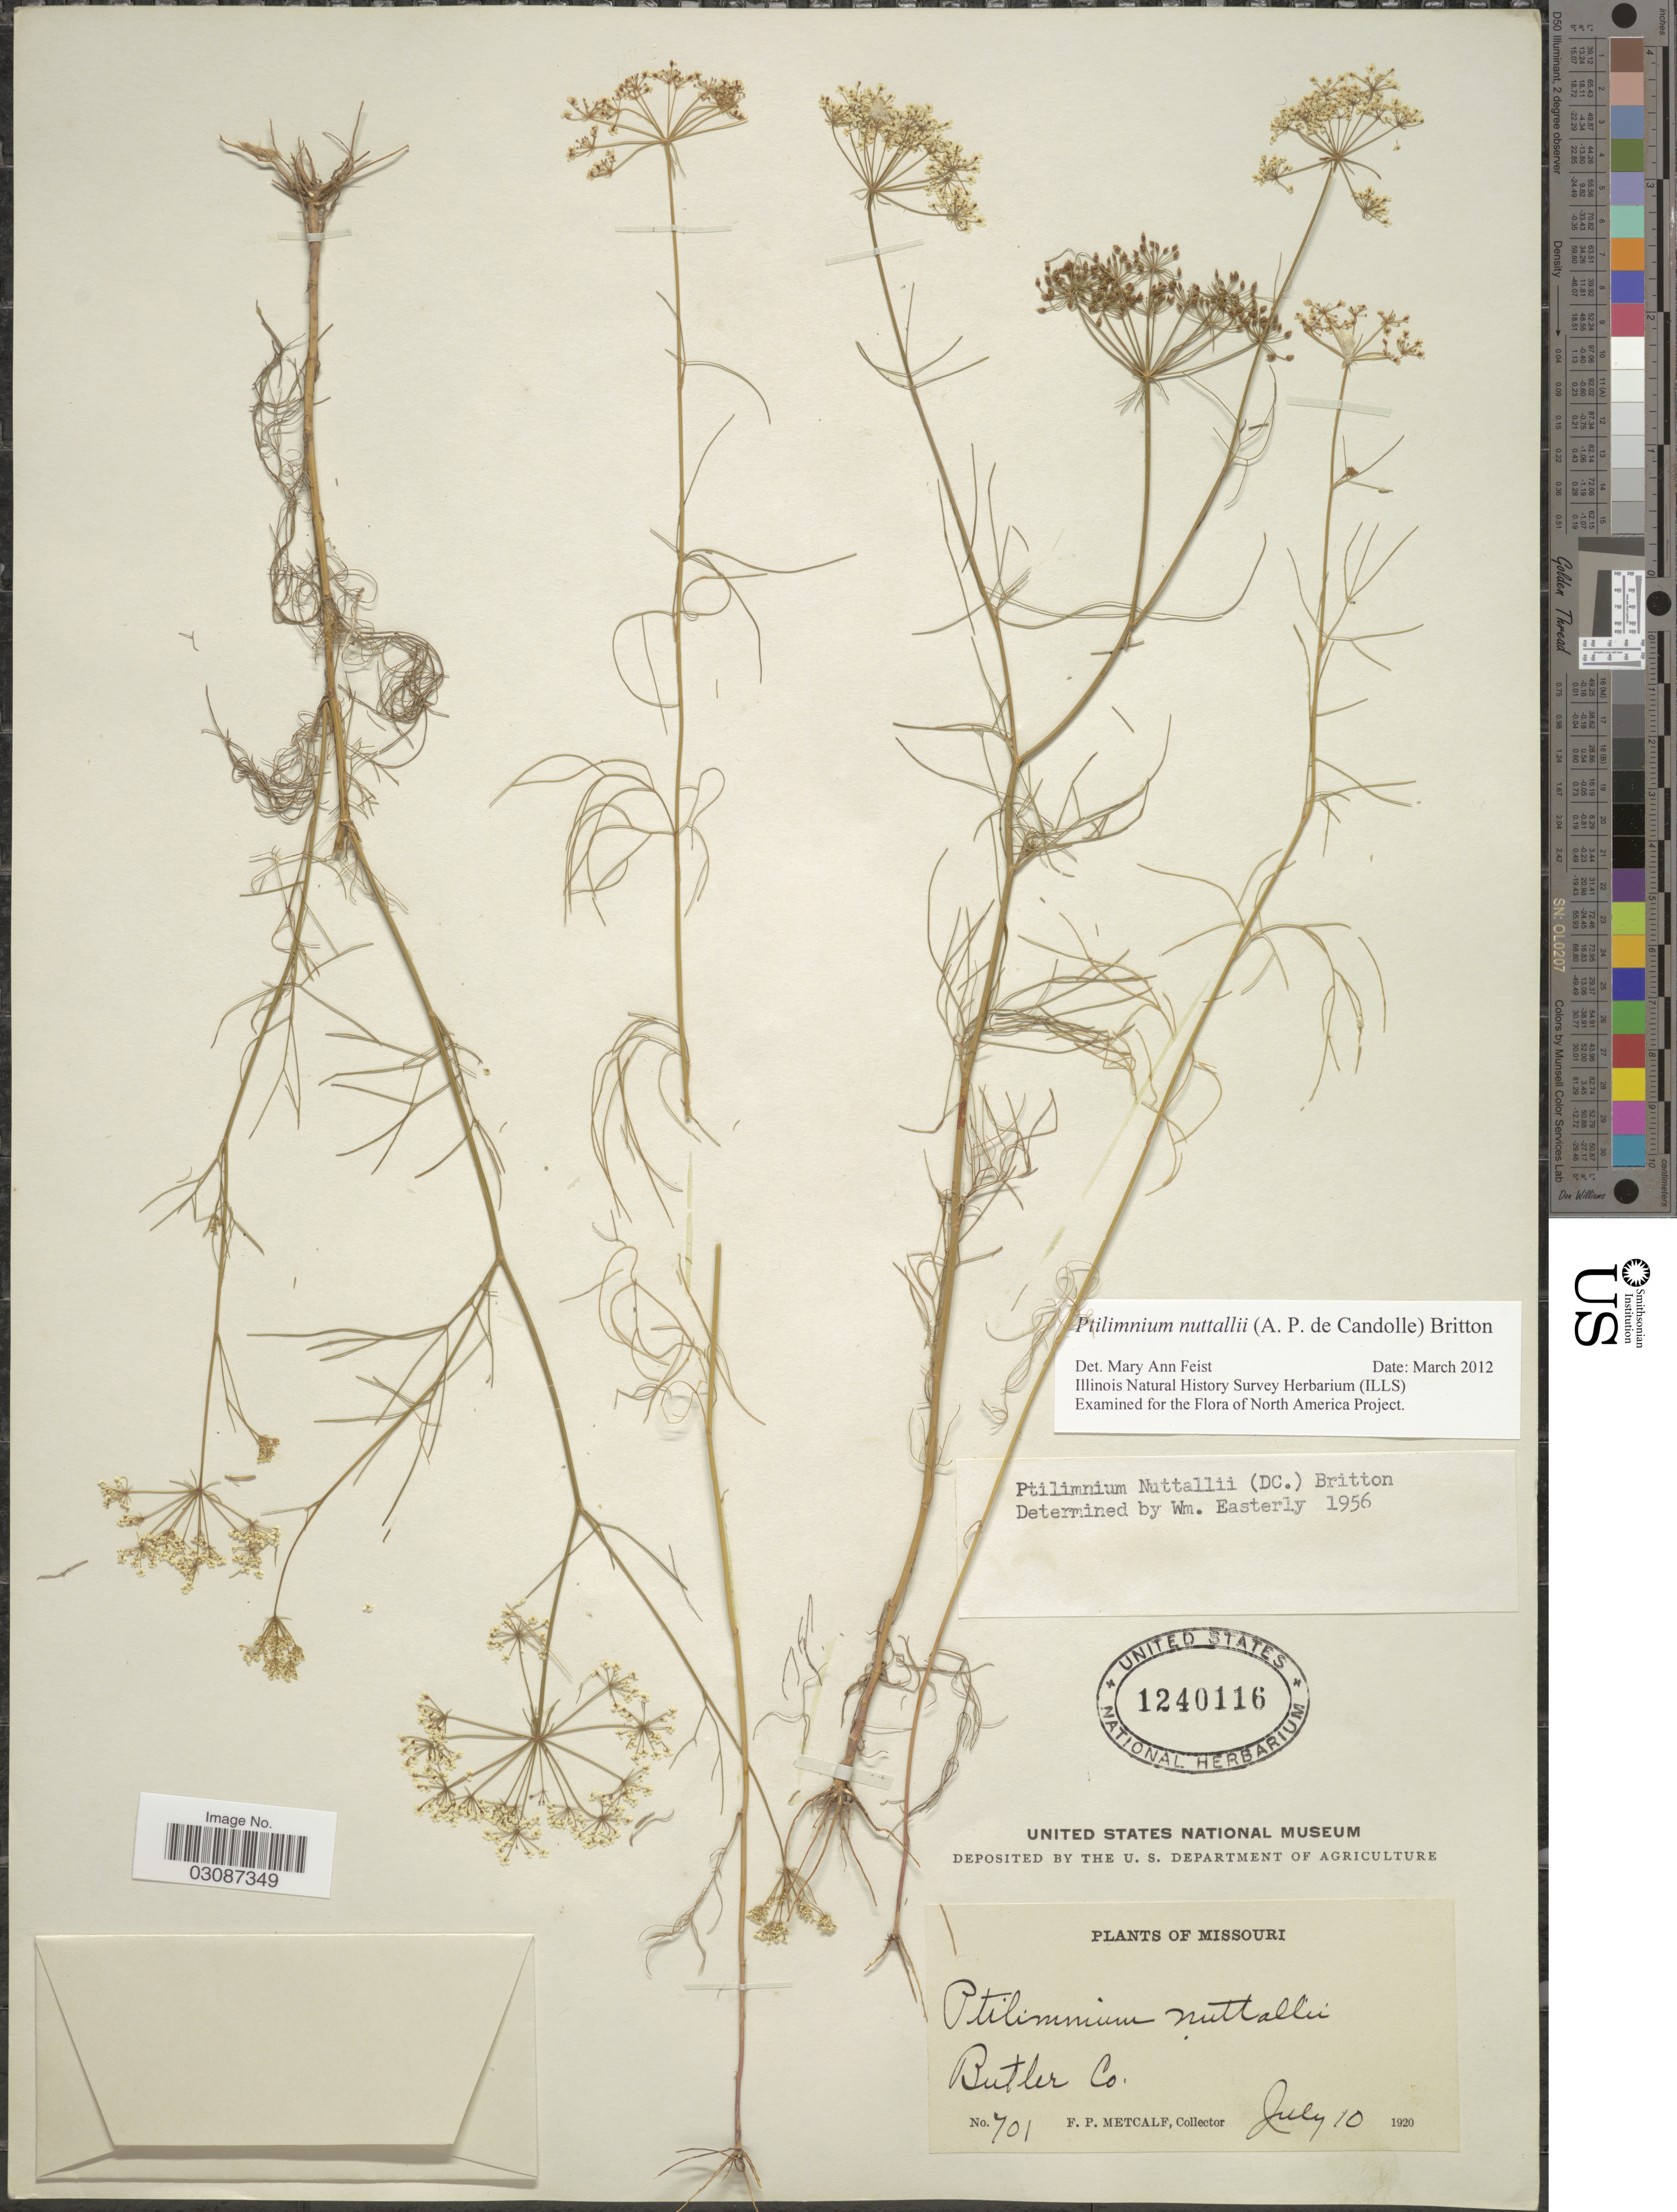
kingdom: Plantae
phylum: Tracheophyta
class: Magnoliopsida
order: Apiales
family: Apiaceae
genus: Ptilimnium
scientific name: Ptilimnium nuttallii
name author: (DC.) Britton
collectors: F. Metcalf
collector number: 701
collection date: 1920-07-10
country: United States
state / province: Missouri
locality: Butler Co.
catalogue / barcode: US 1240116